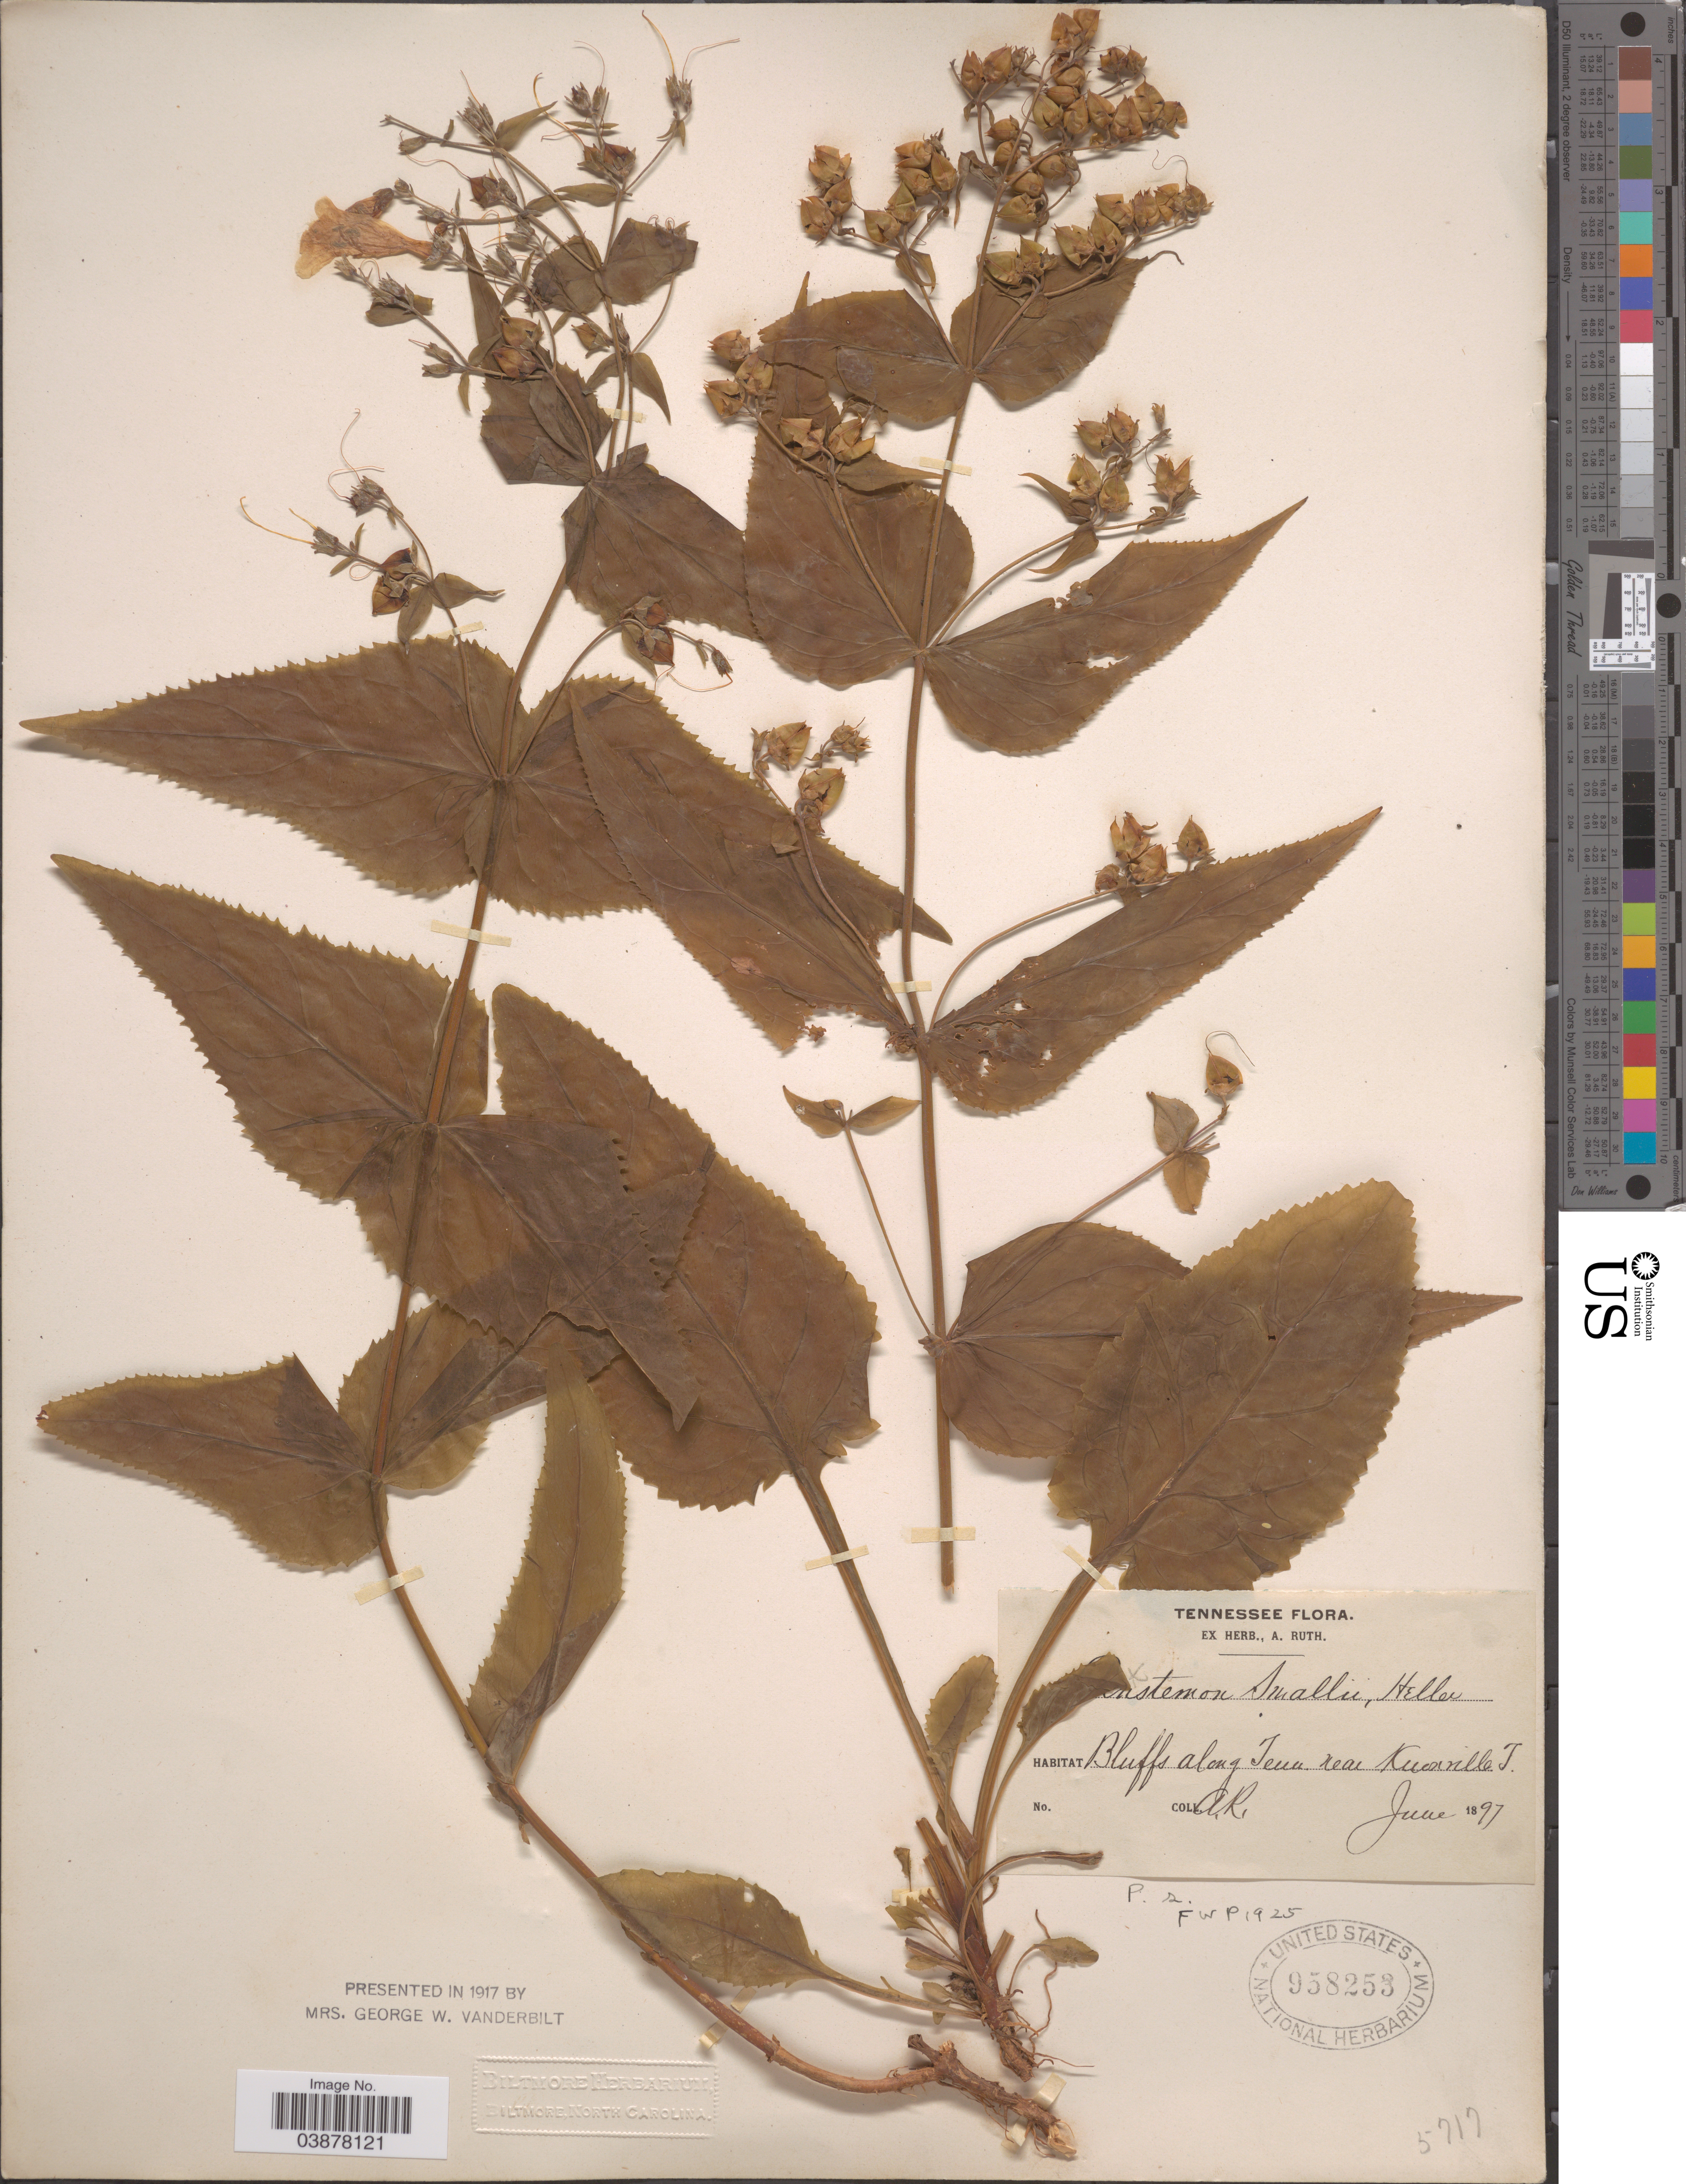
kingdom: Plantae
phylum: Tracheophyta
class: Magnoliopsida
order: Lamiales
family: Plantaginaceae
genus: Penstemon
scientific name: Penstemon smallii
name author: A. Heller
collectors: A. Ruth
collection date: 1897-06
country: United States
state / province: Tennessee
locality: Along Tenn. near Knoxville.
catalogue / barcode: US 958253